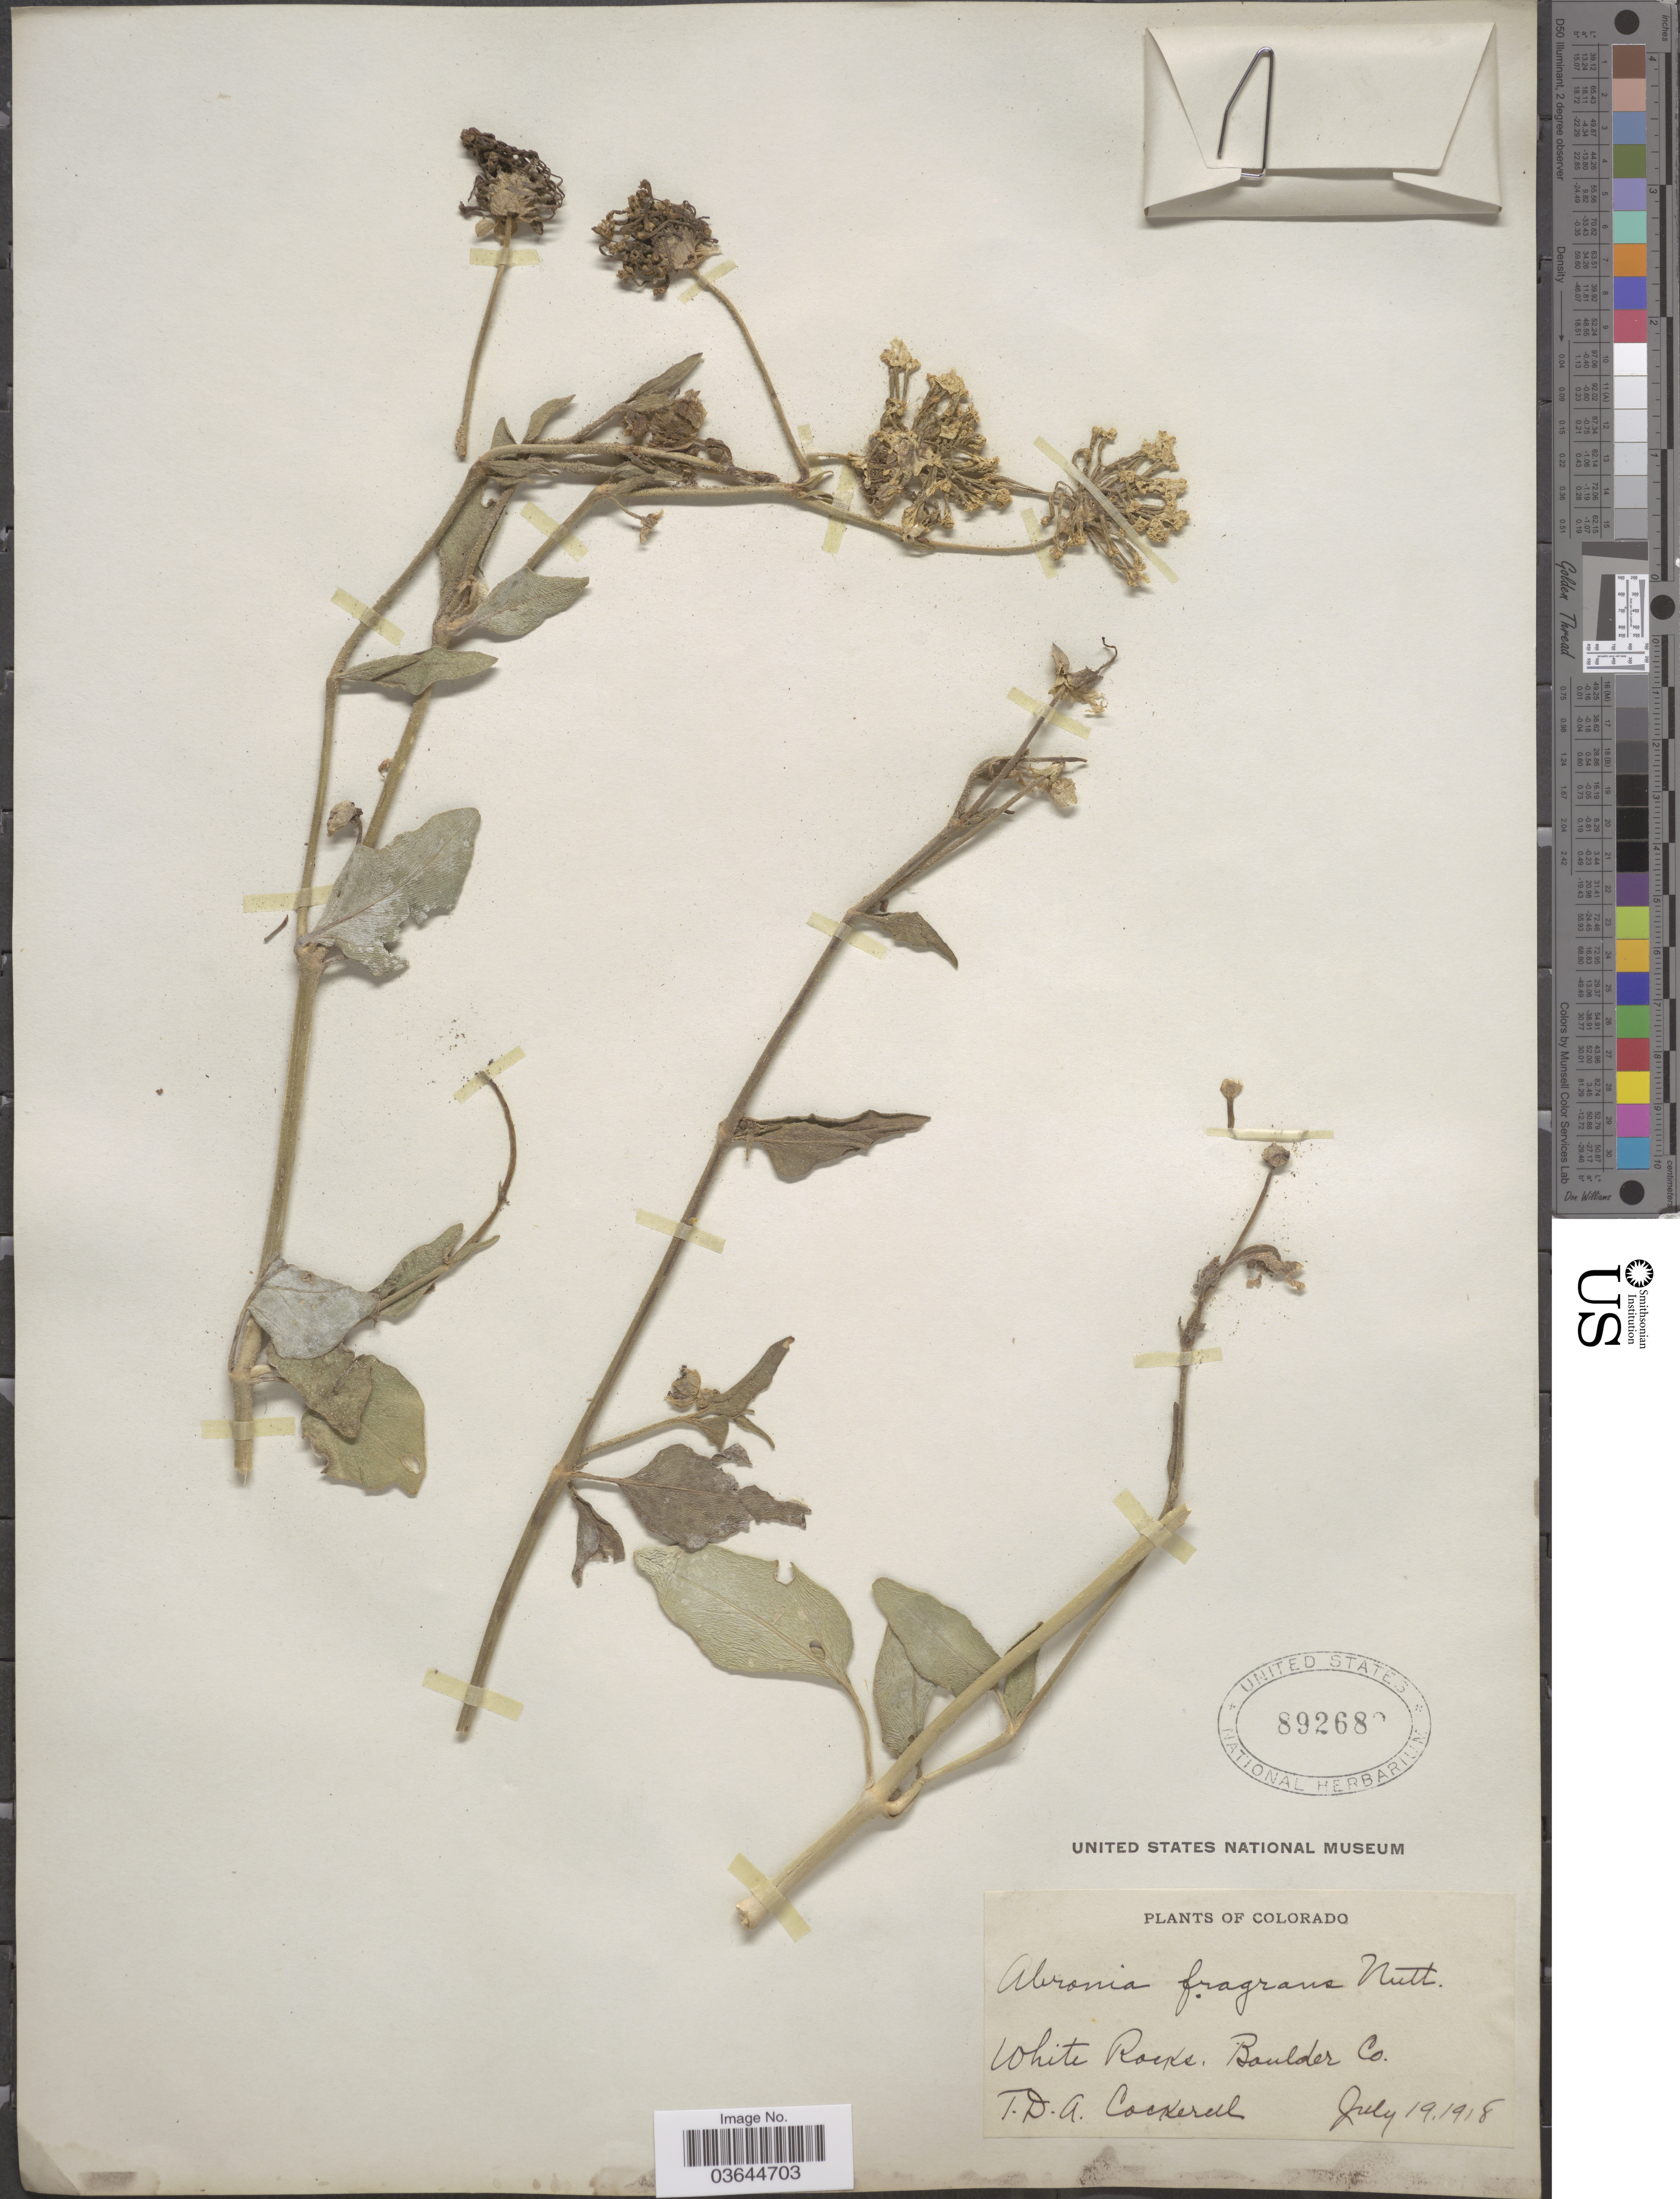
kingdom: Plantae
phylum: Tracheophyta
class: Magnoliopsida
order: Caryophyllales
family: Nyctaginaceae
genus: Abronia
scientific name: Abronia fragrans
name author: Nutt. ex Hook.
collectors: T. Cockerell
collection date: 1918-07-19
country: United States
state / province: Colorado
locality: White Rocks, Boulder Co.